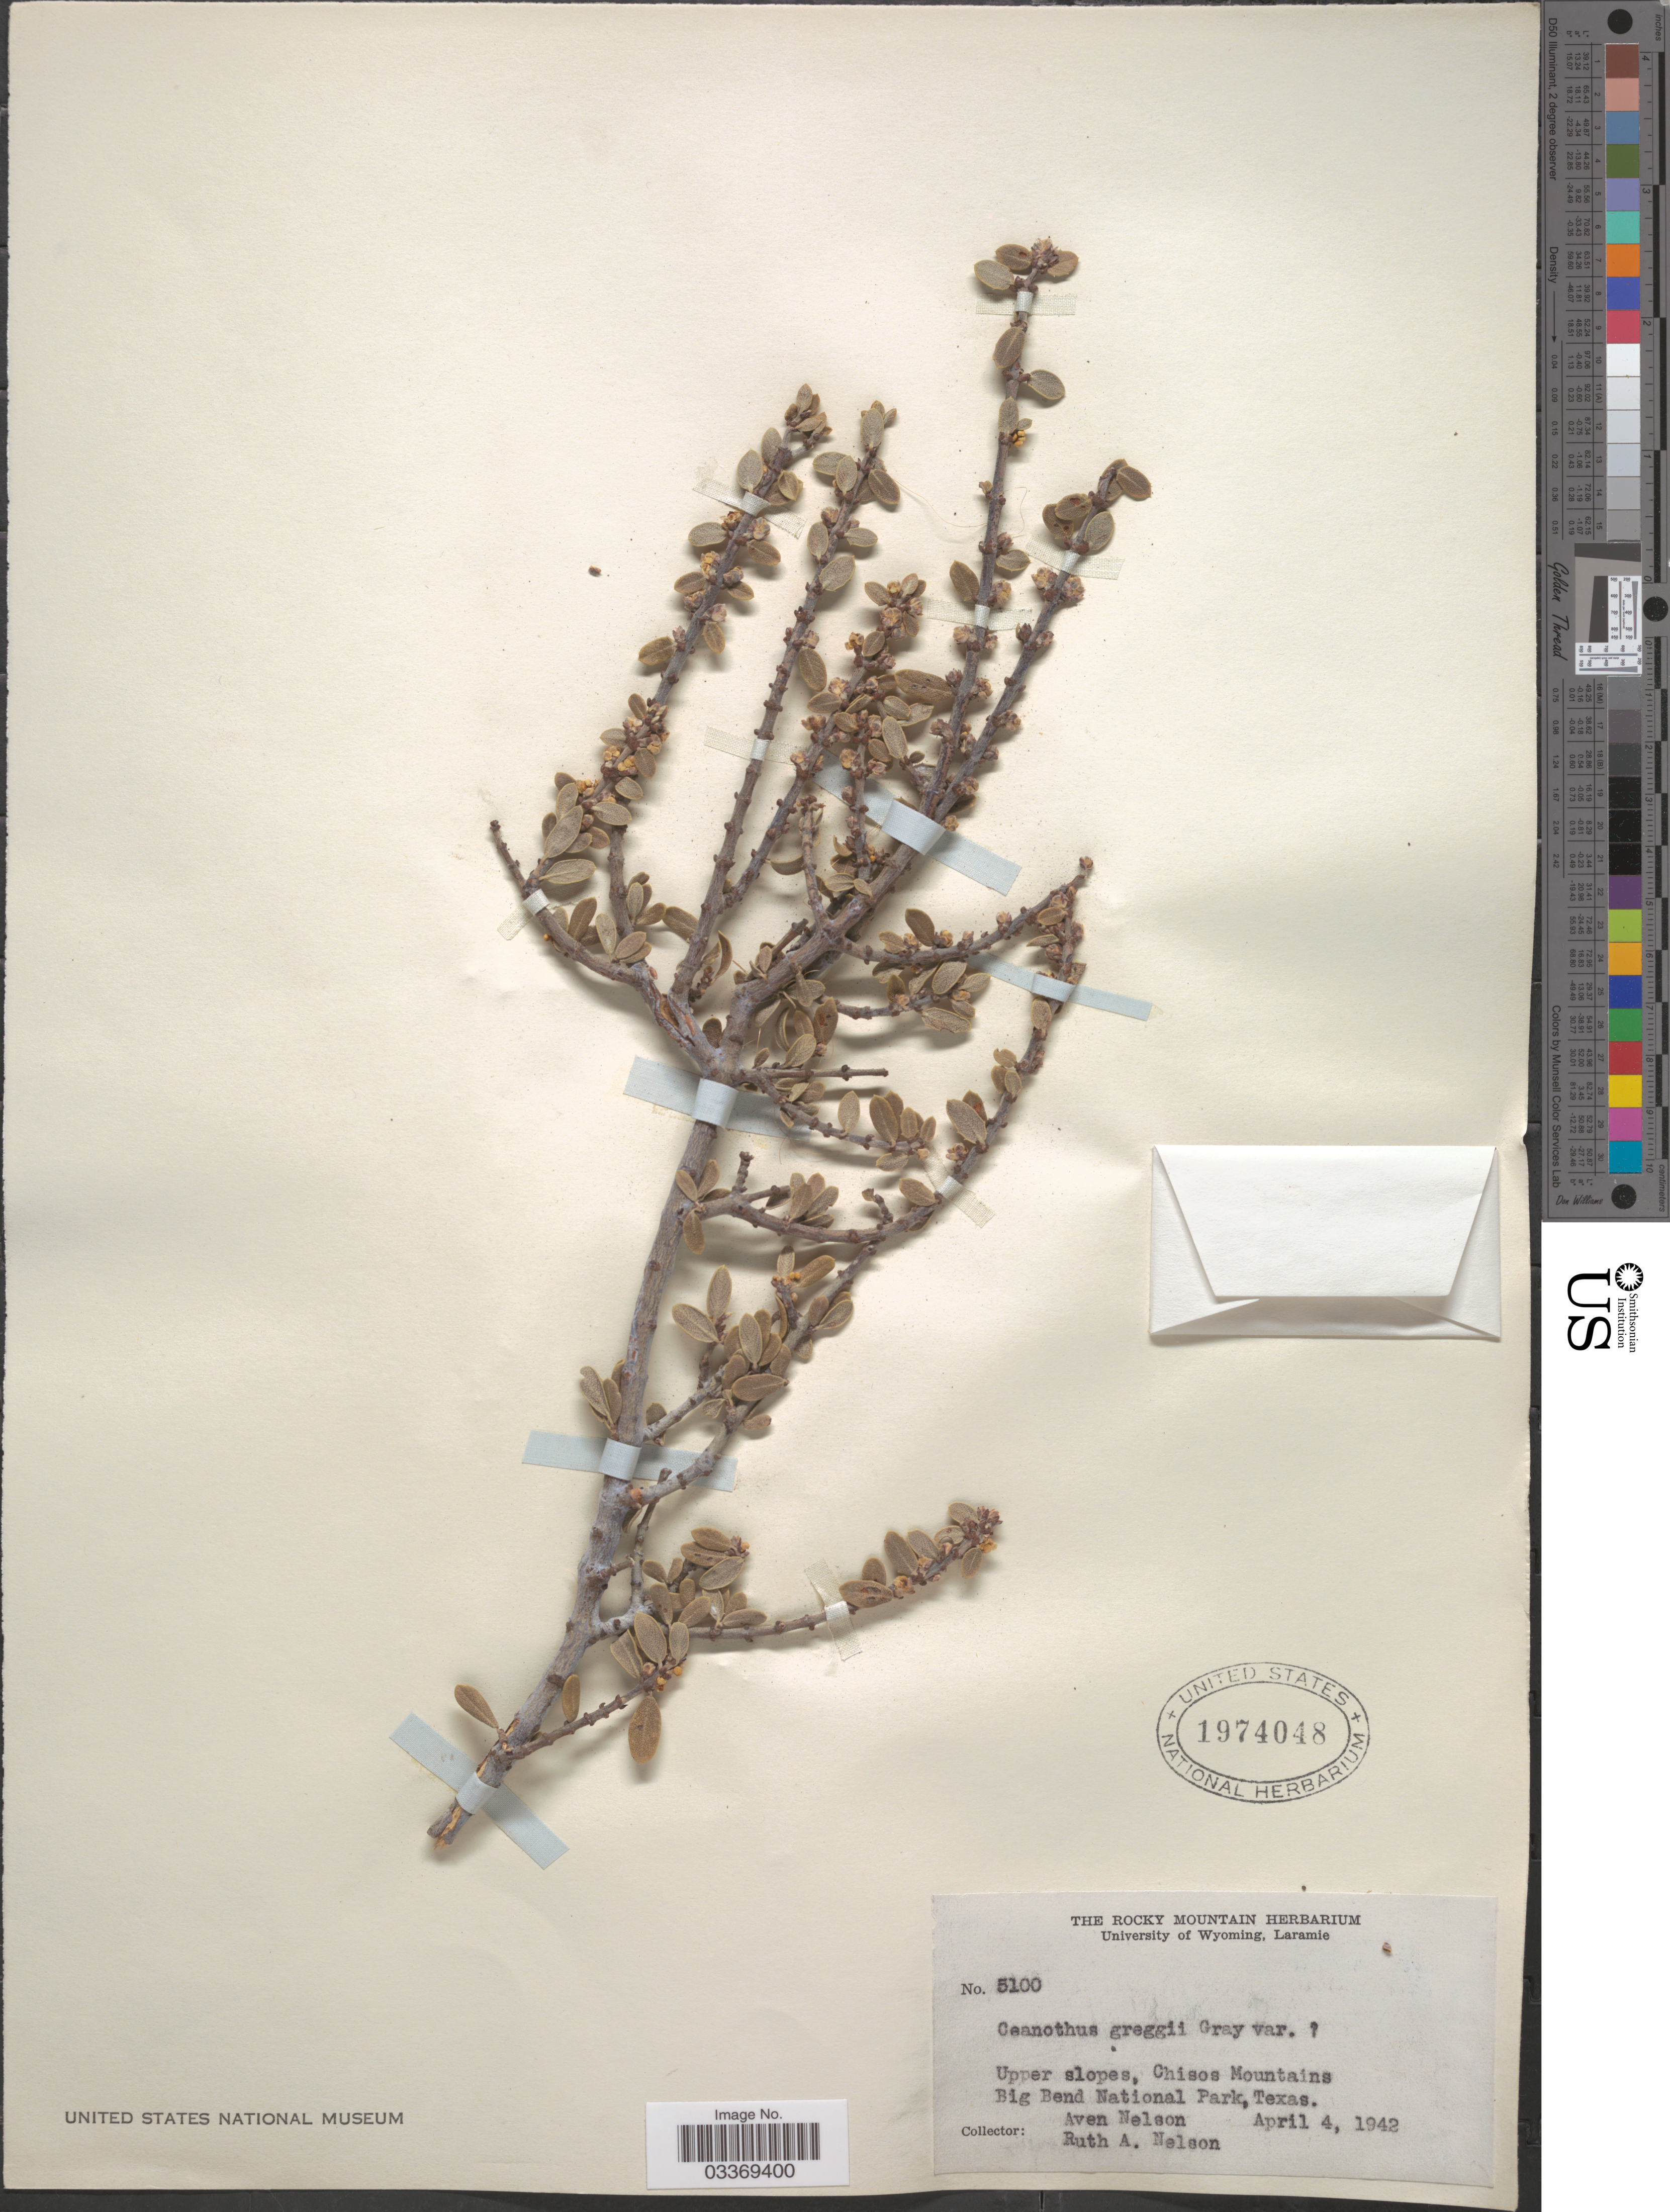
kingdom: Plantae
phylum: Tracheophyta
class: Magnoliopsida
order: Rosales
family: Rhamnaceae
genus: Ceanothus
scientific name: Ceanothus greggii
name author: A. Gray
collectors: A. Nelson & R. A. Nelson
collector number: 5100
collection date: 1942-04-04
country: United States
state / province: Texas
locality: Upper slopes, Chisos Mountains Big Bend National Park.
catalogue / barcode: US 1974048